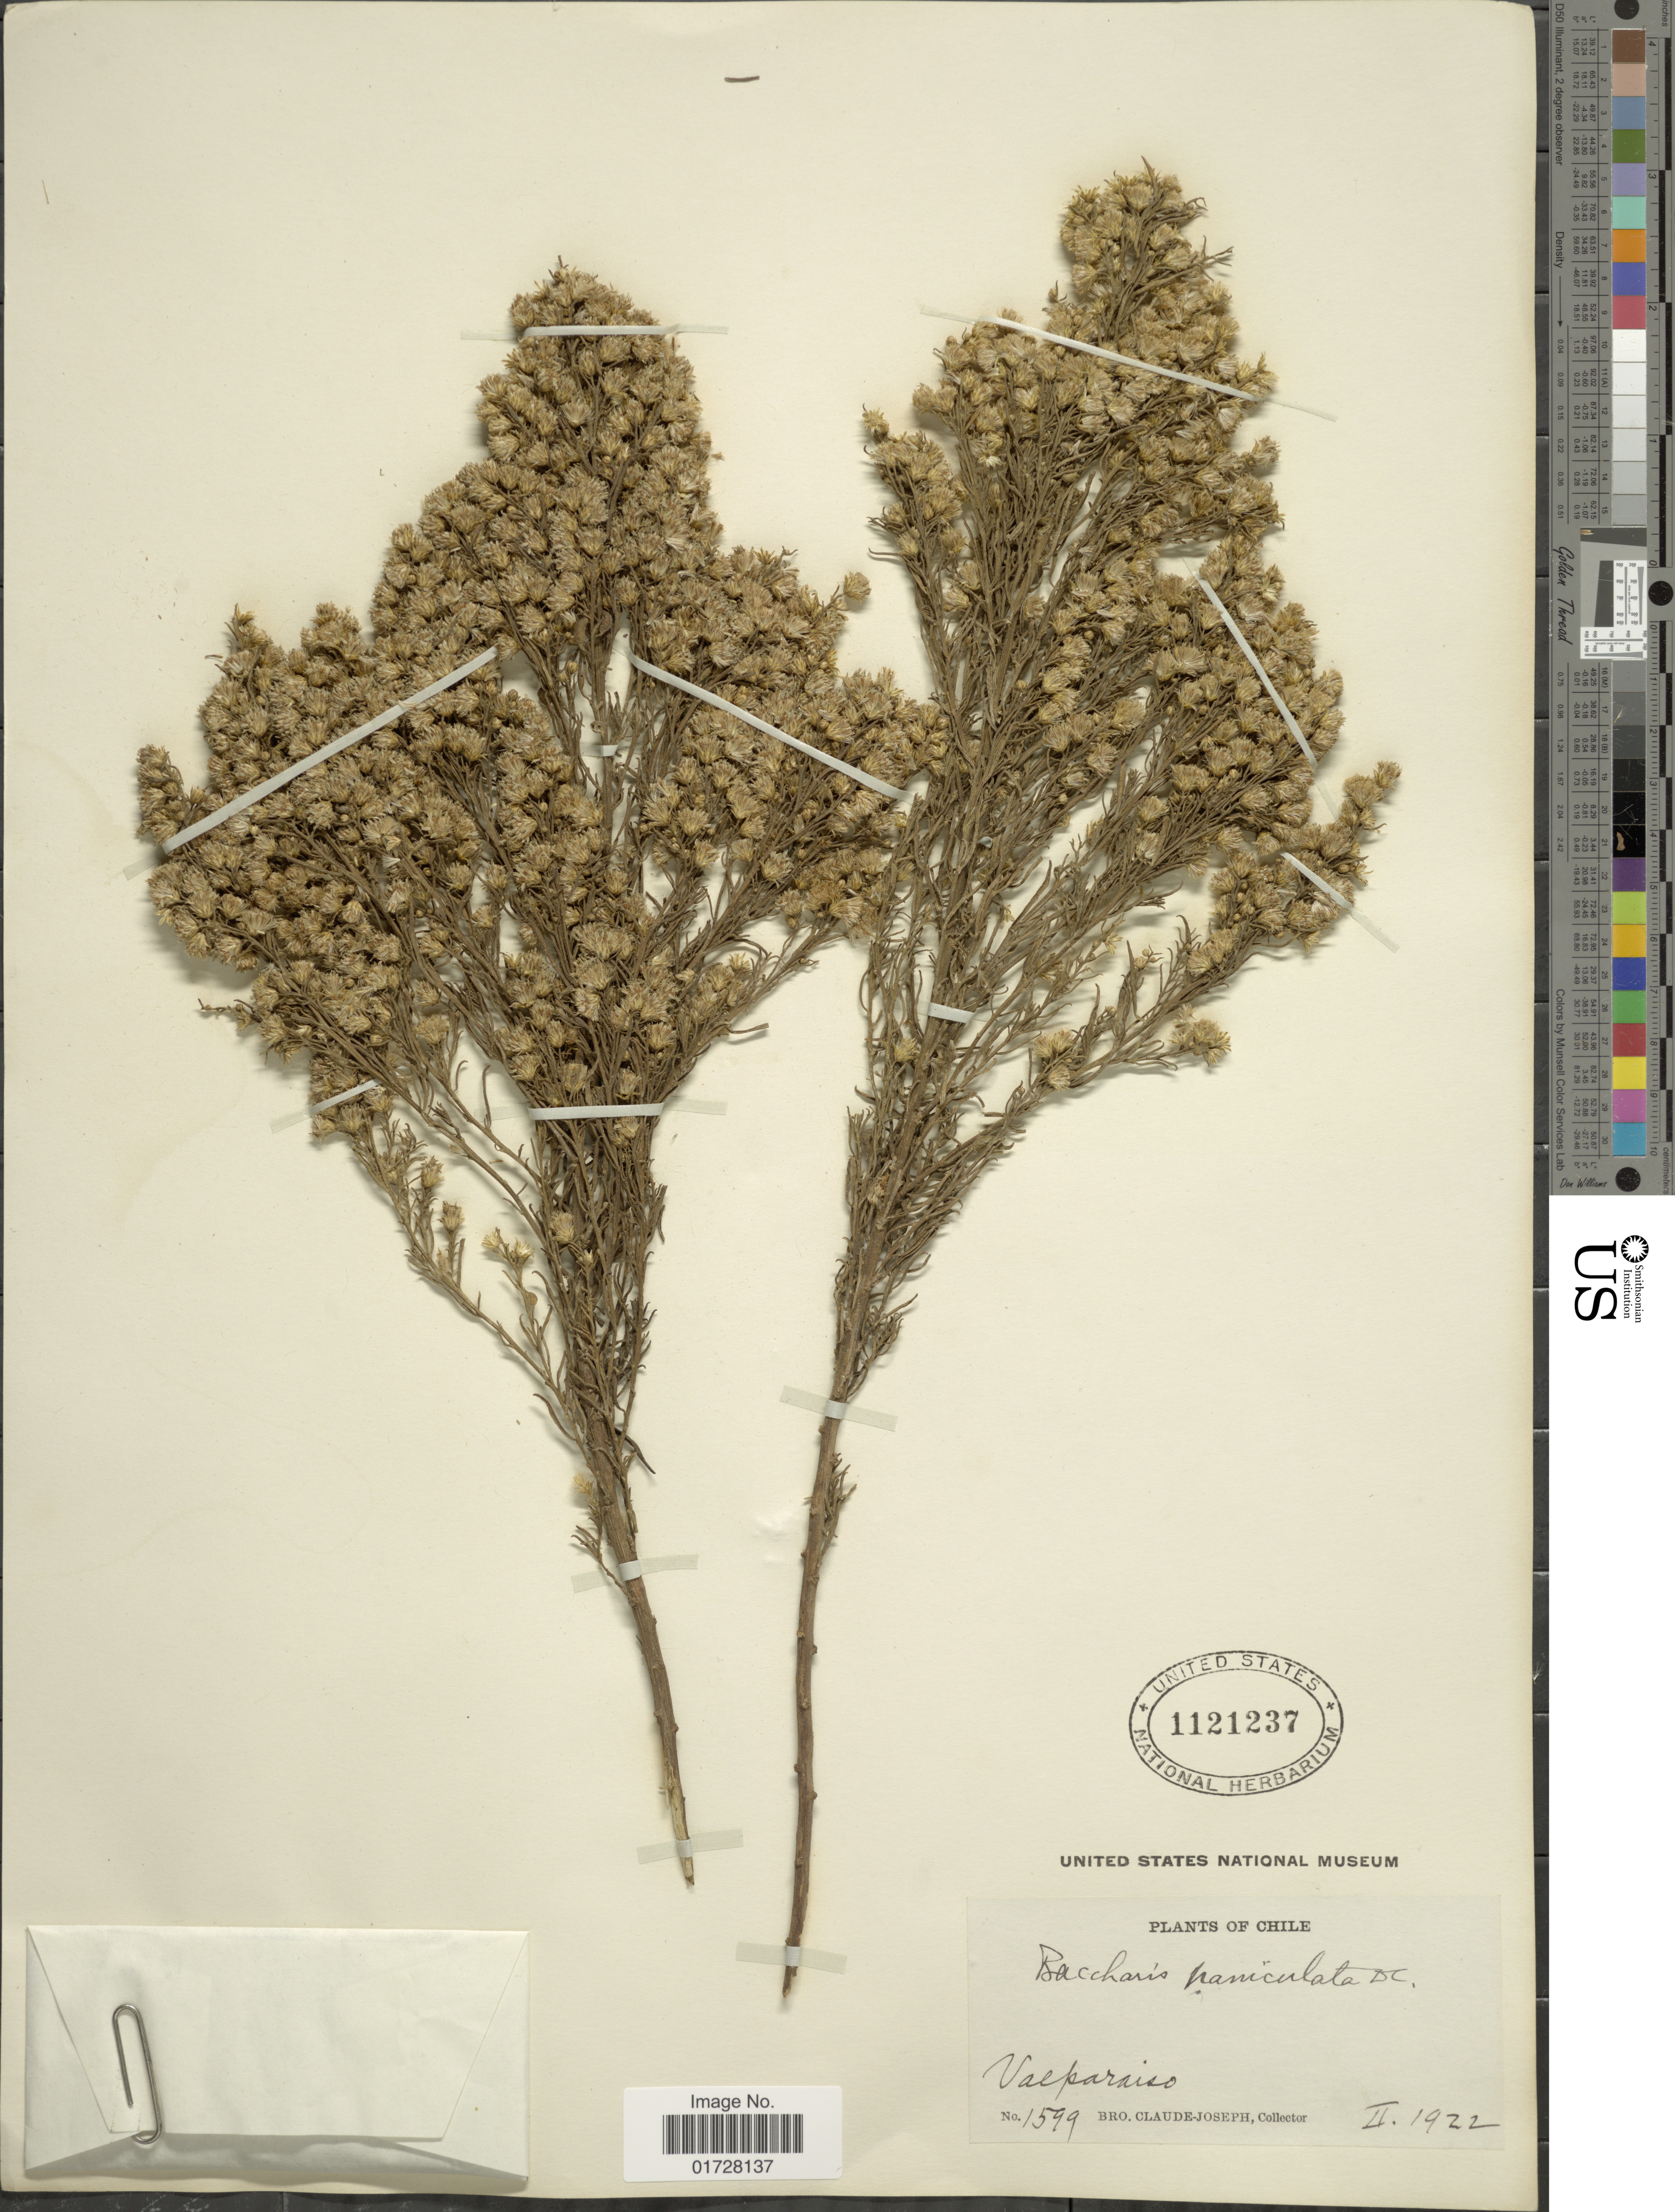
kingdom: Plantae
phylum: Tracheophyta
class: Magnoliopsida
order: Asterales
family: Asteraceae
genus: Baccharis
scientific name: Baccharis paniculata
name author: DC.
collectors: Bro. Claude-Joseph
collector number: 1599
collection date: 1922-02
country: Chile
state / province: Valparaíso (V)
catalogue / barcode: US 1121237